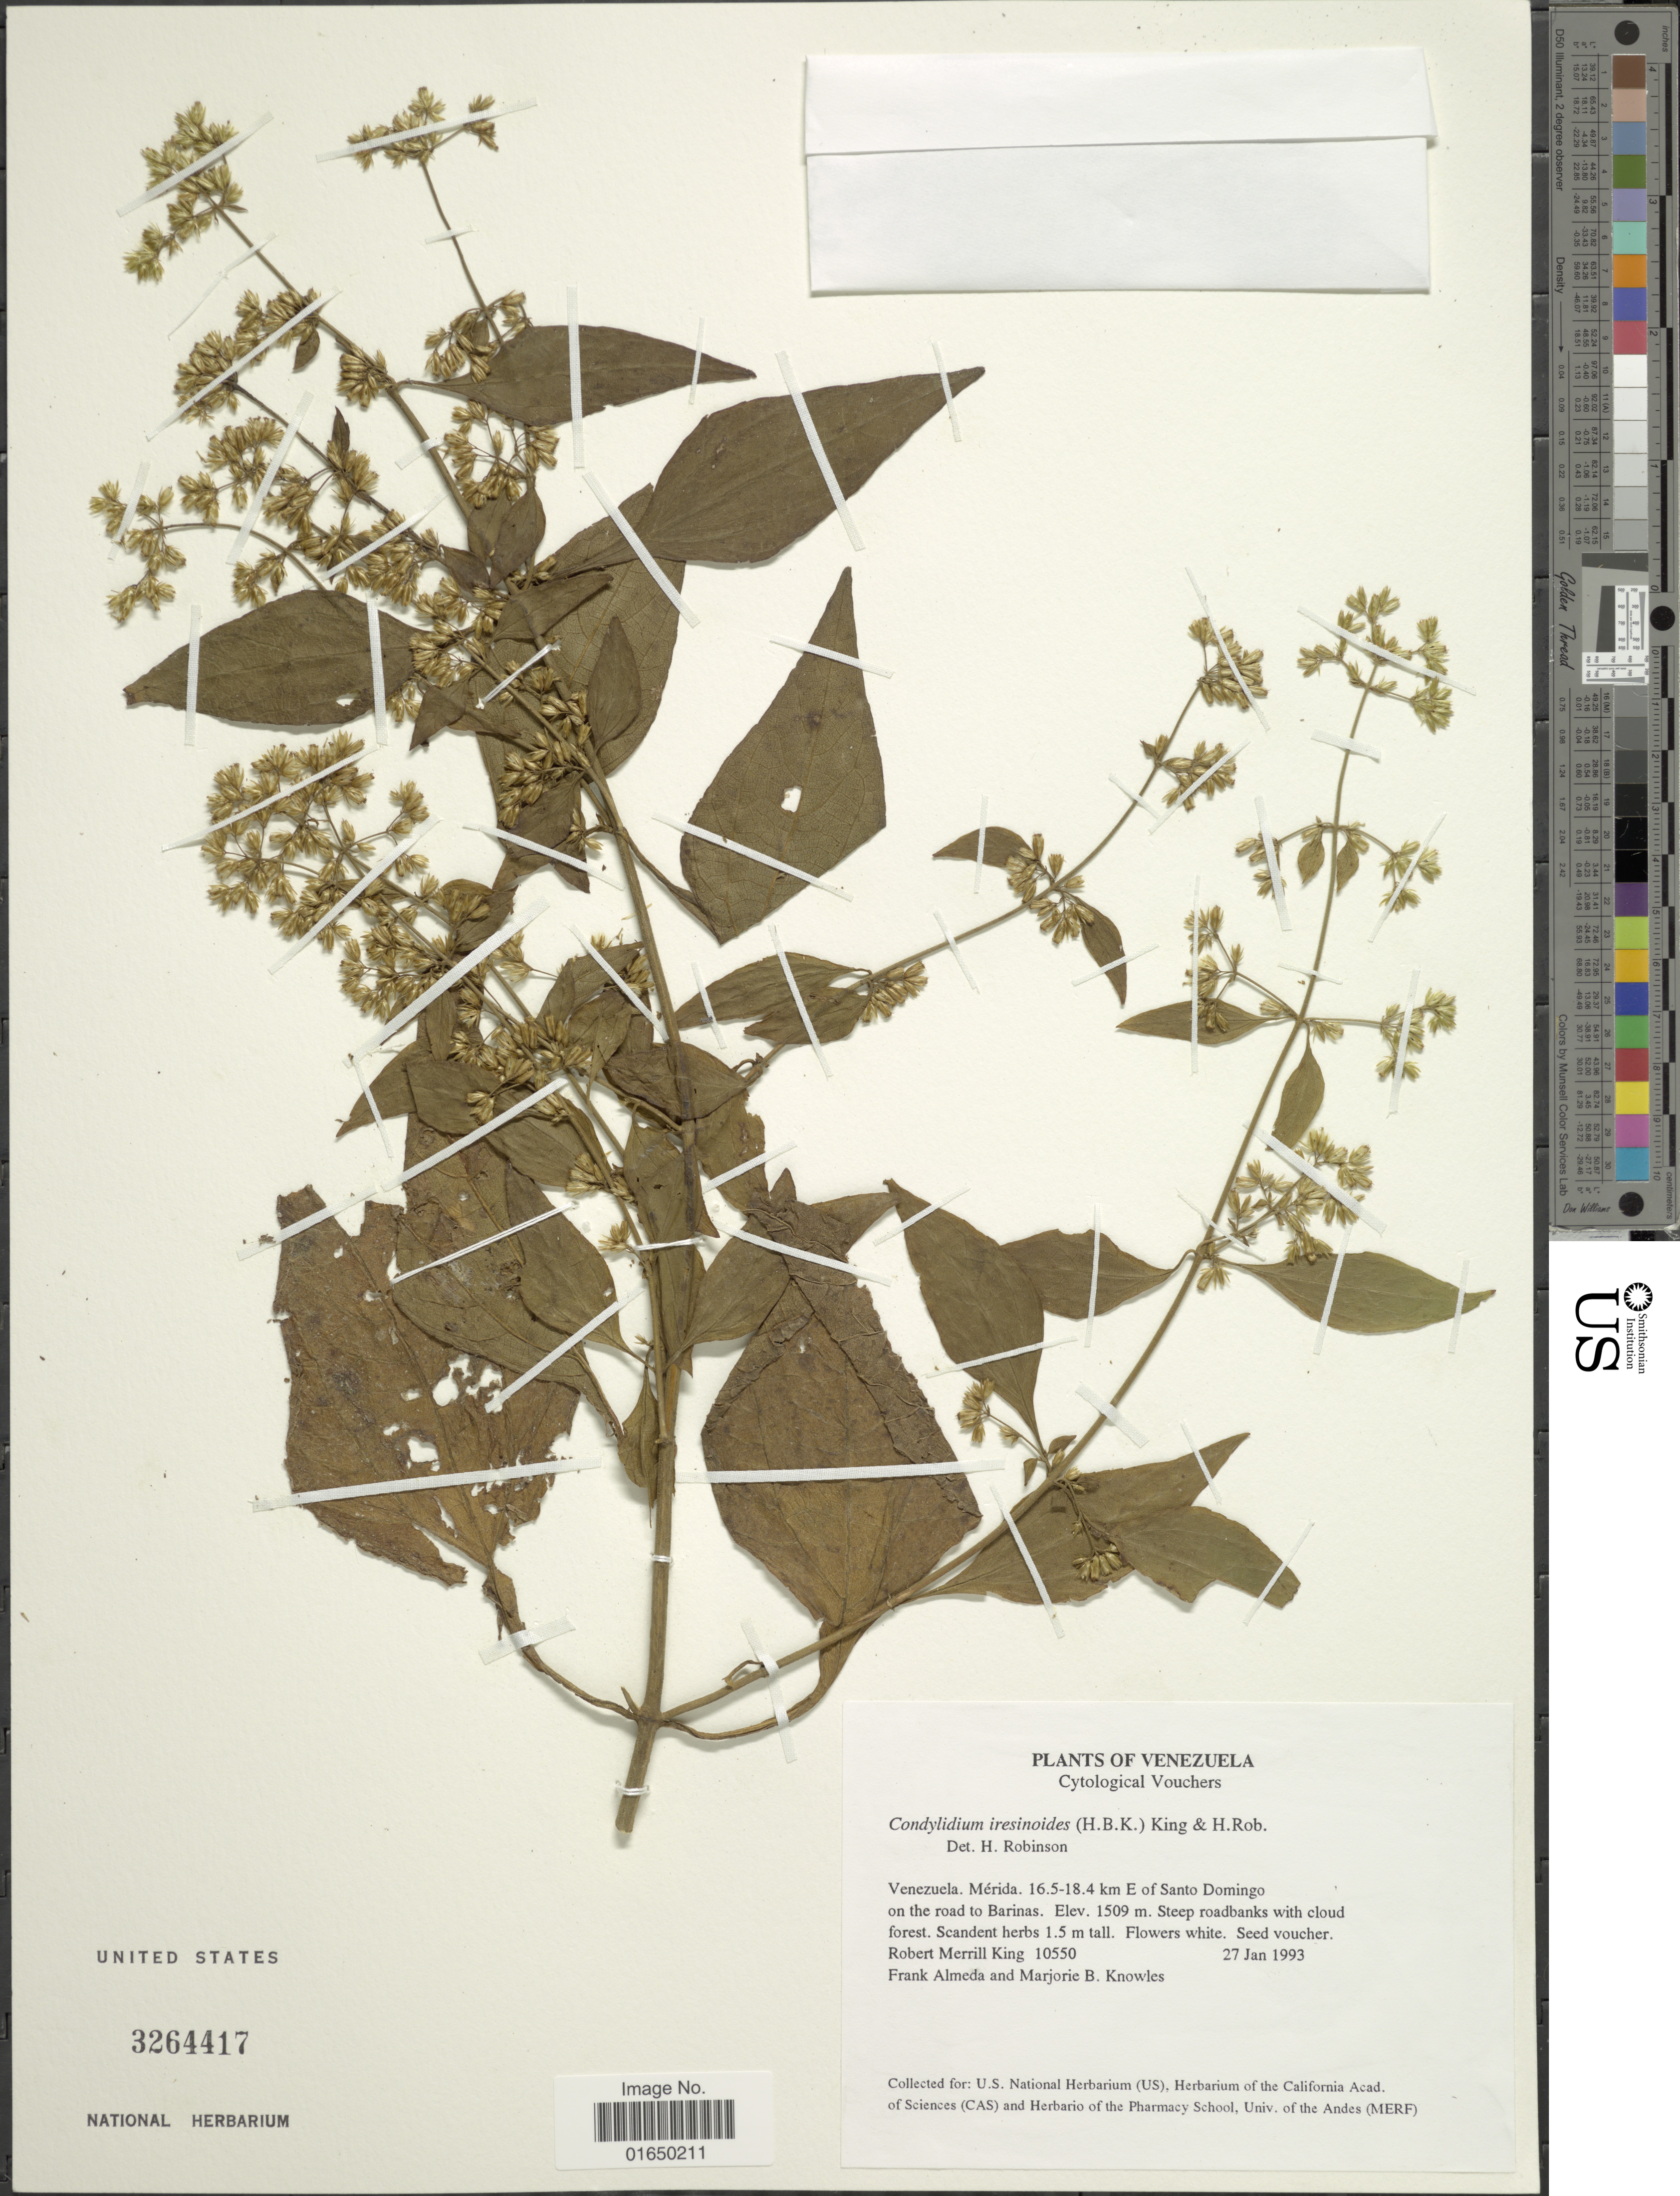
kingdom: Plantae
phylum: Tracheophyta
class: Magnoliopsida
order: Asterales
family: Asteraceae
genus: Condylidium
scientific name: Condylidium iresinoides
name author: (Kunth) R.M. King & H. Rob.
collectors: R. M. King, F. Almeda & M. B. Knowles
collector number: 10550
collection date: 1993-01-27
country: Venezuela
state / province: Mérida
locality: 16.5-18.4 km E of Santo Domingo on the road to Barinas. Steep roadbanks with cloud forest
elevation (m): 1509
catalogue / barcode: US 3264417